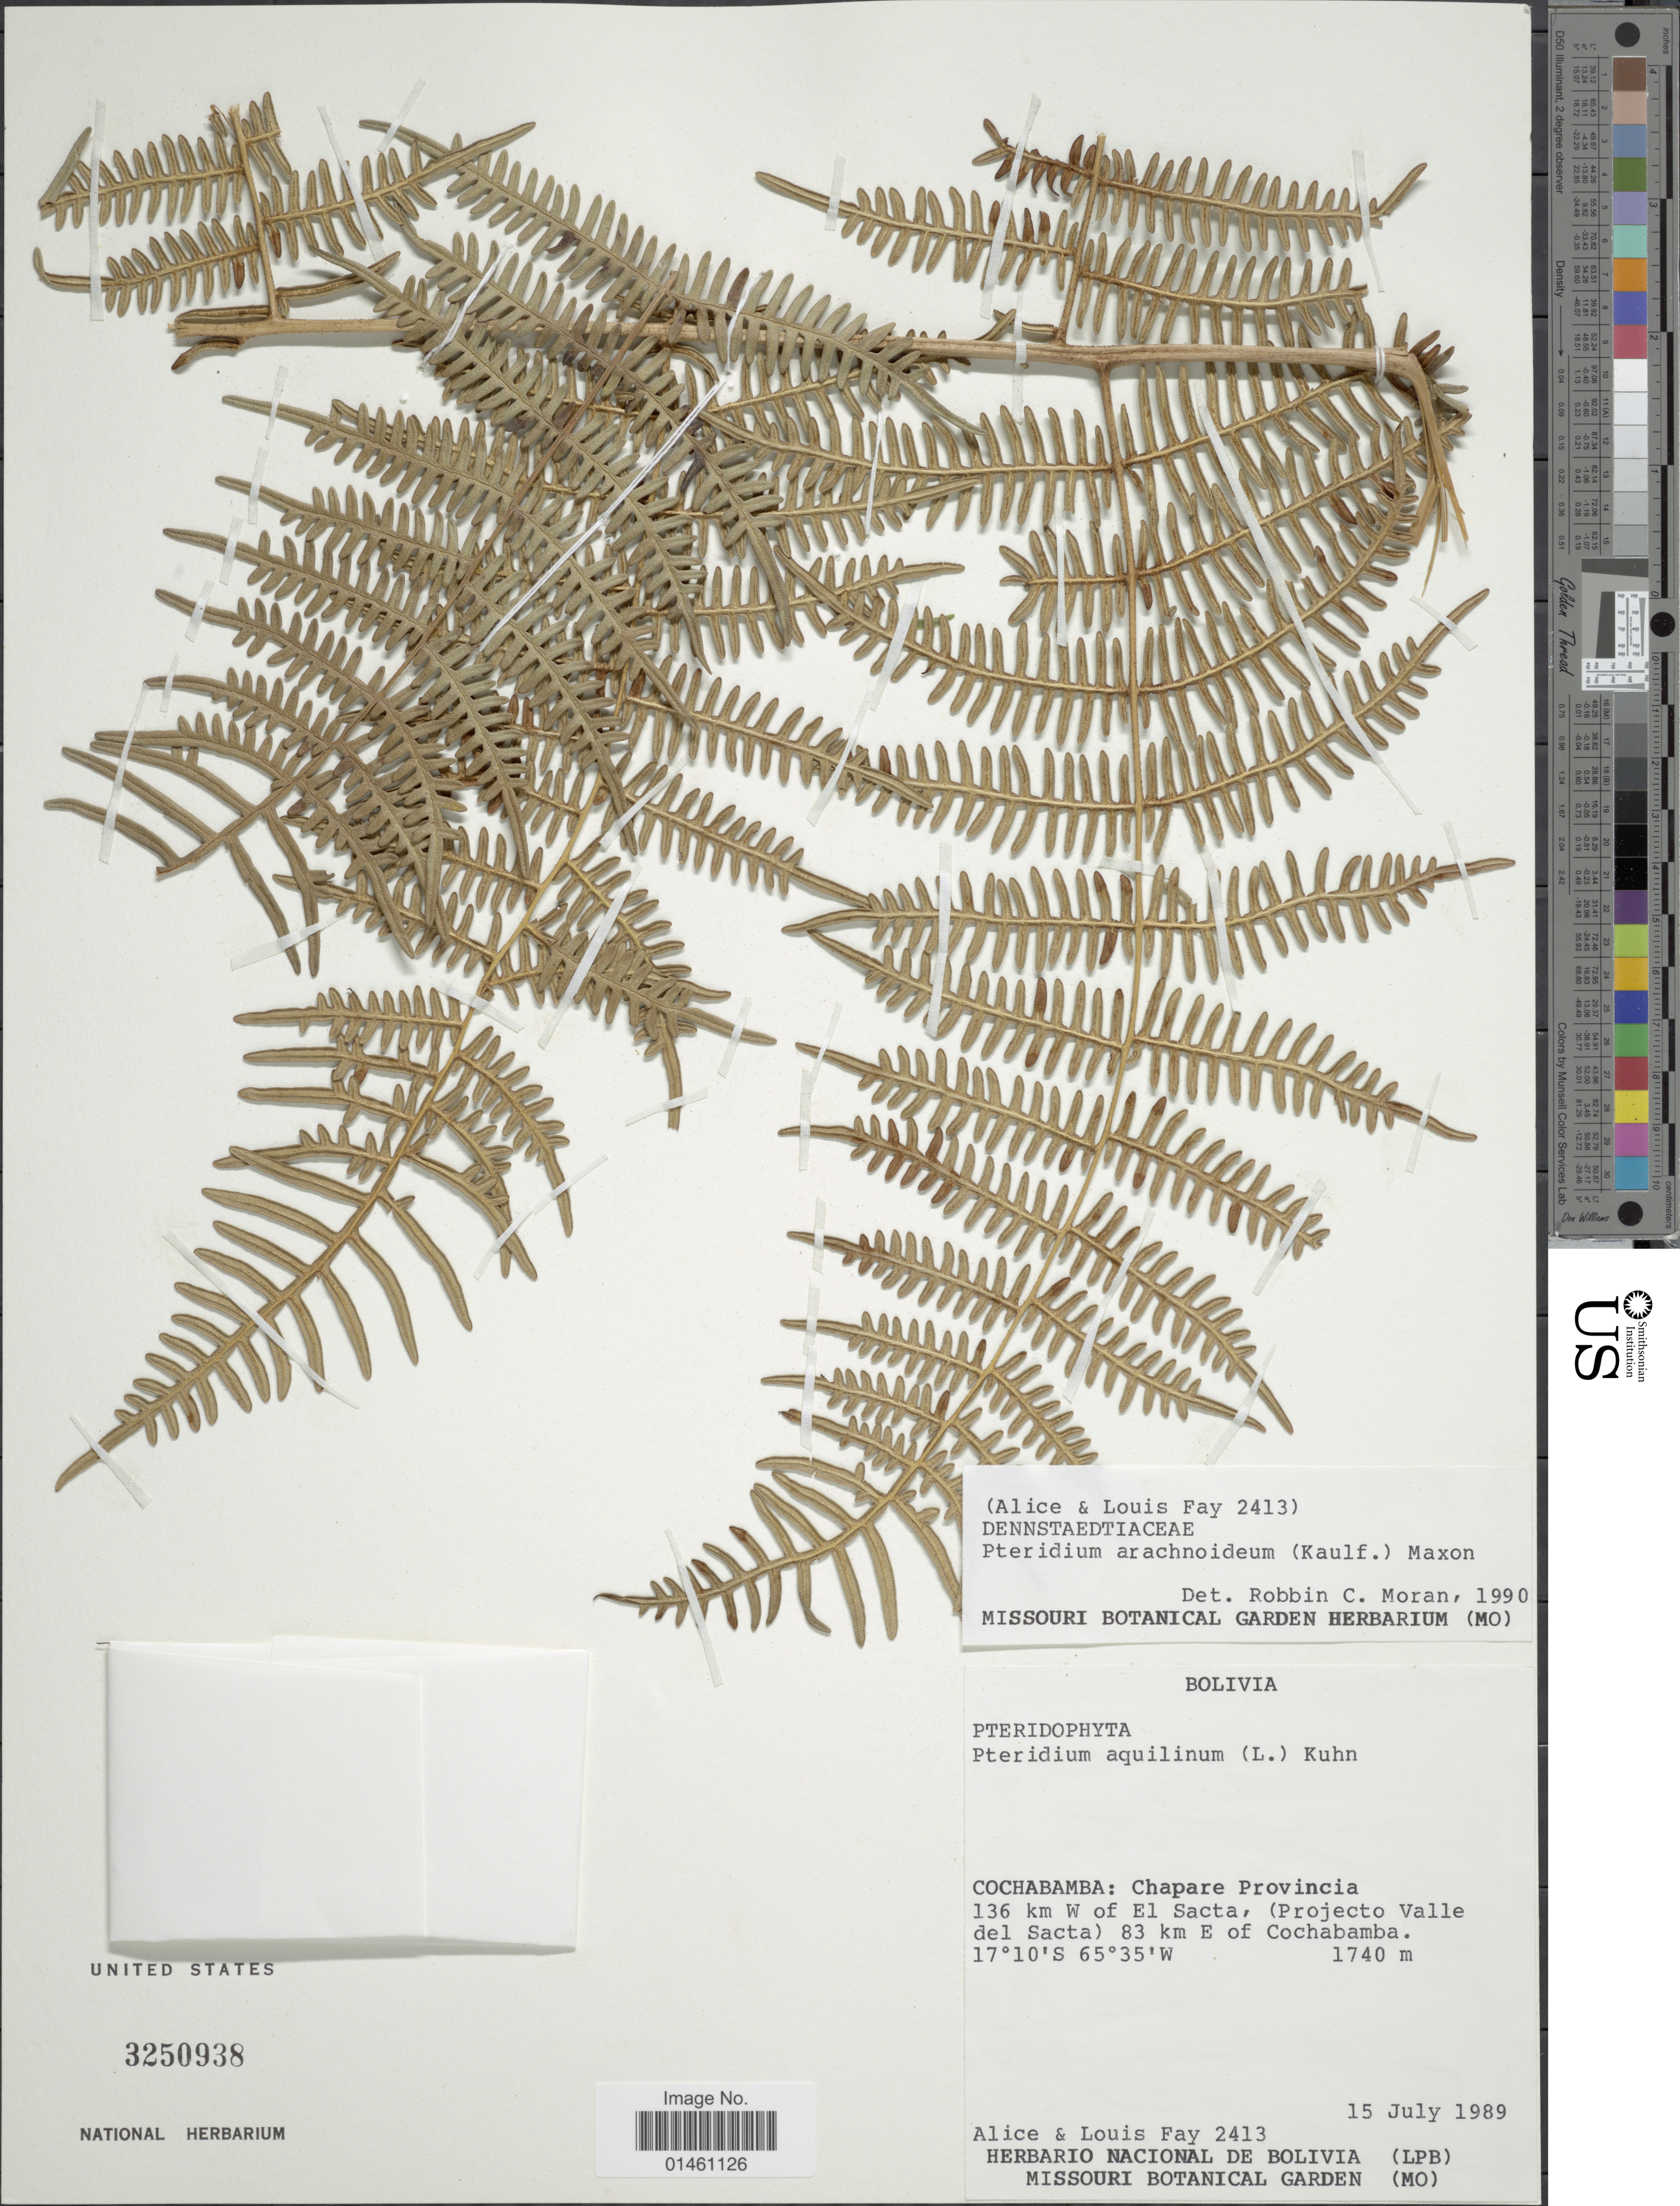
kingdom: Plantae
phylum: Tracheophyta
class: Polypodiopsida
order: Polypodiales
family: Dennstaedtiaceae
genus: Pteridium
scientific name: Pteridium aquilinum var. arachnoideum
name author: (Kaulf.) Herter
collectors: A. Fay & L. Fay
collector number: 2413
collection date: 1989-07-15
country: Bolivia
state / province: Cochabamba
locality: Chapare Provincia, 136 km W of El Sacta, (Prjoecto Valle del Sacta) 83 km E of Cochabamba.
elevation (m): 1740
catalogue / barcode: US 3250938